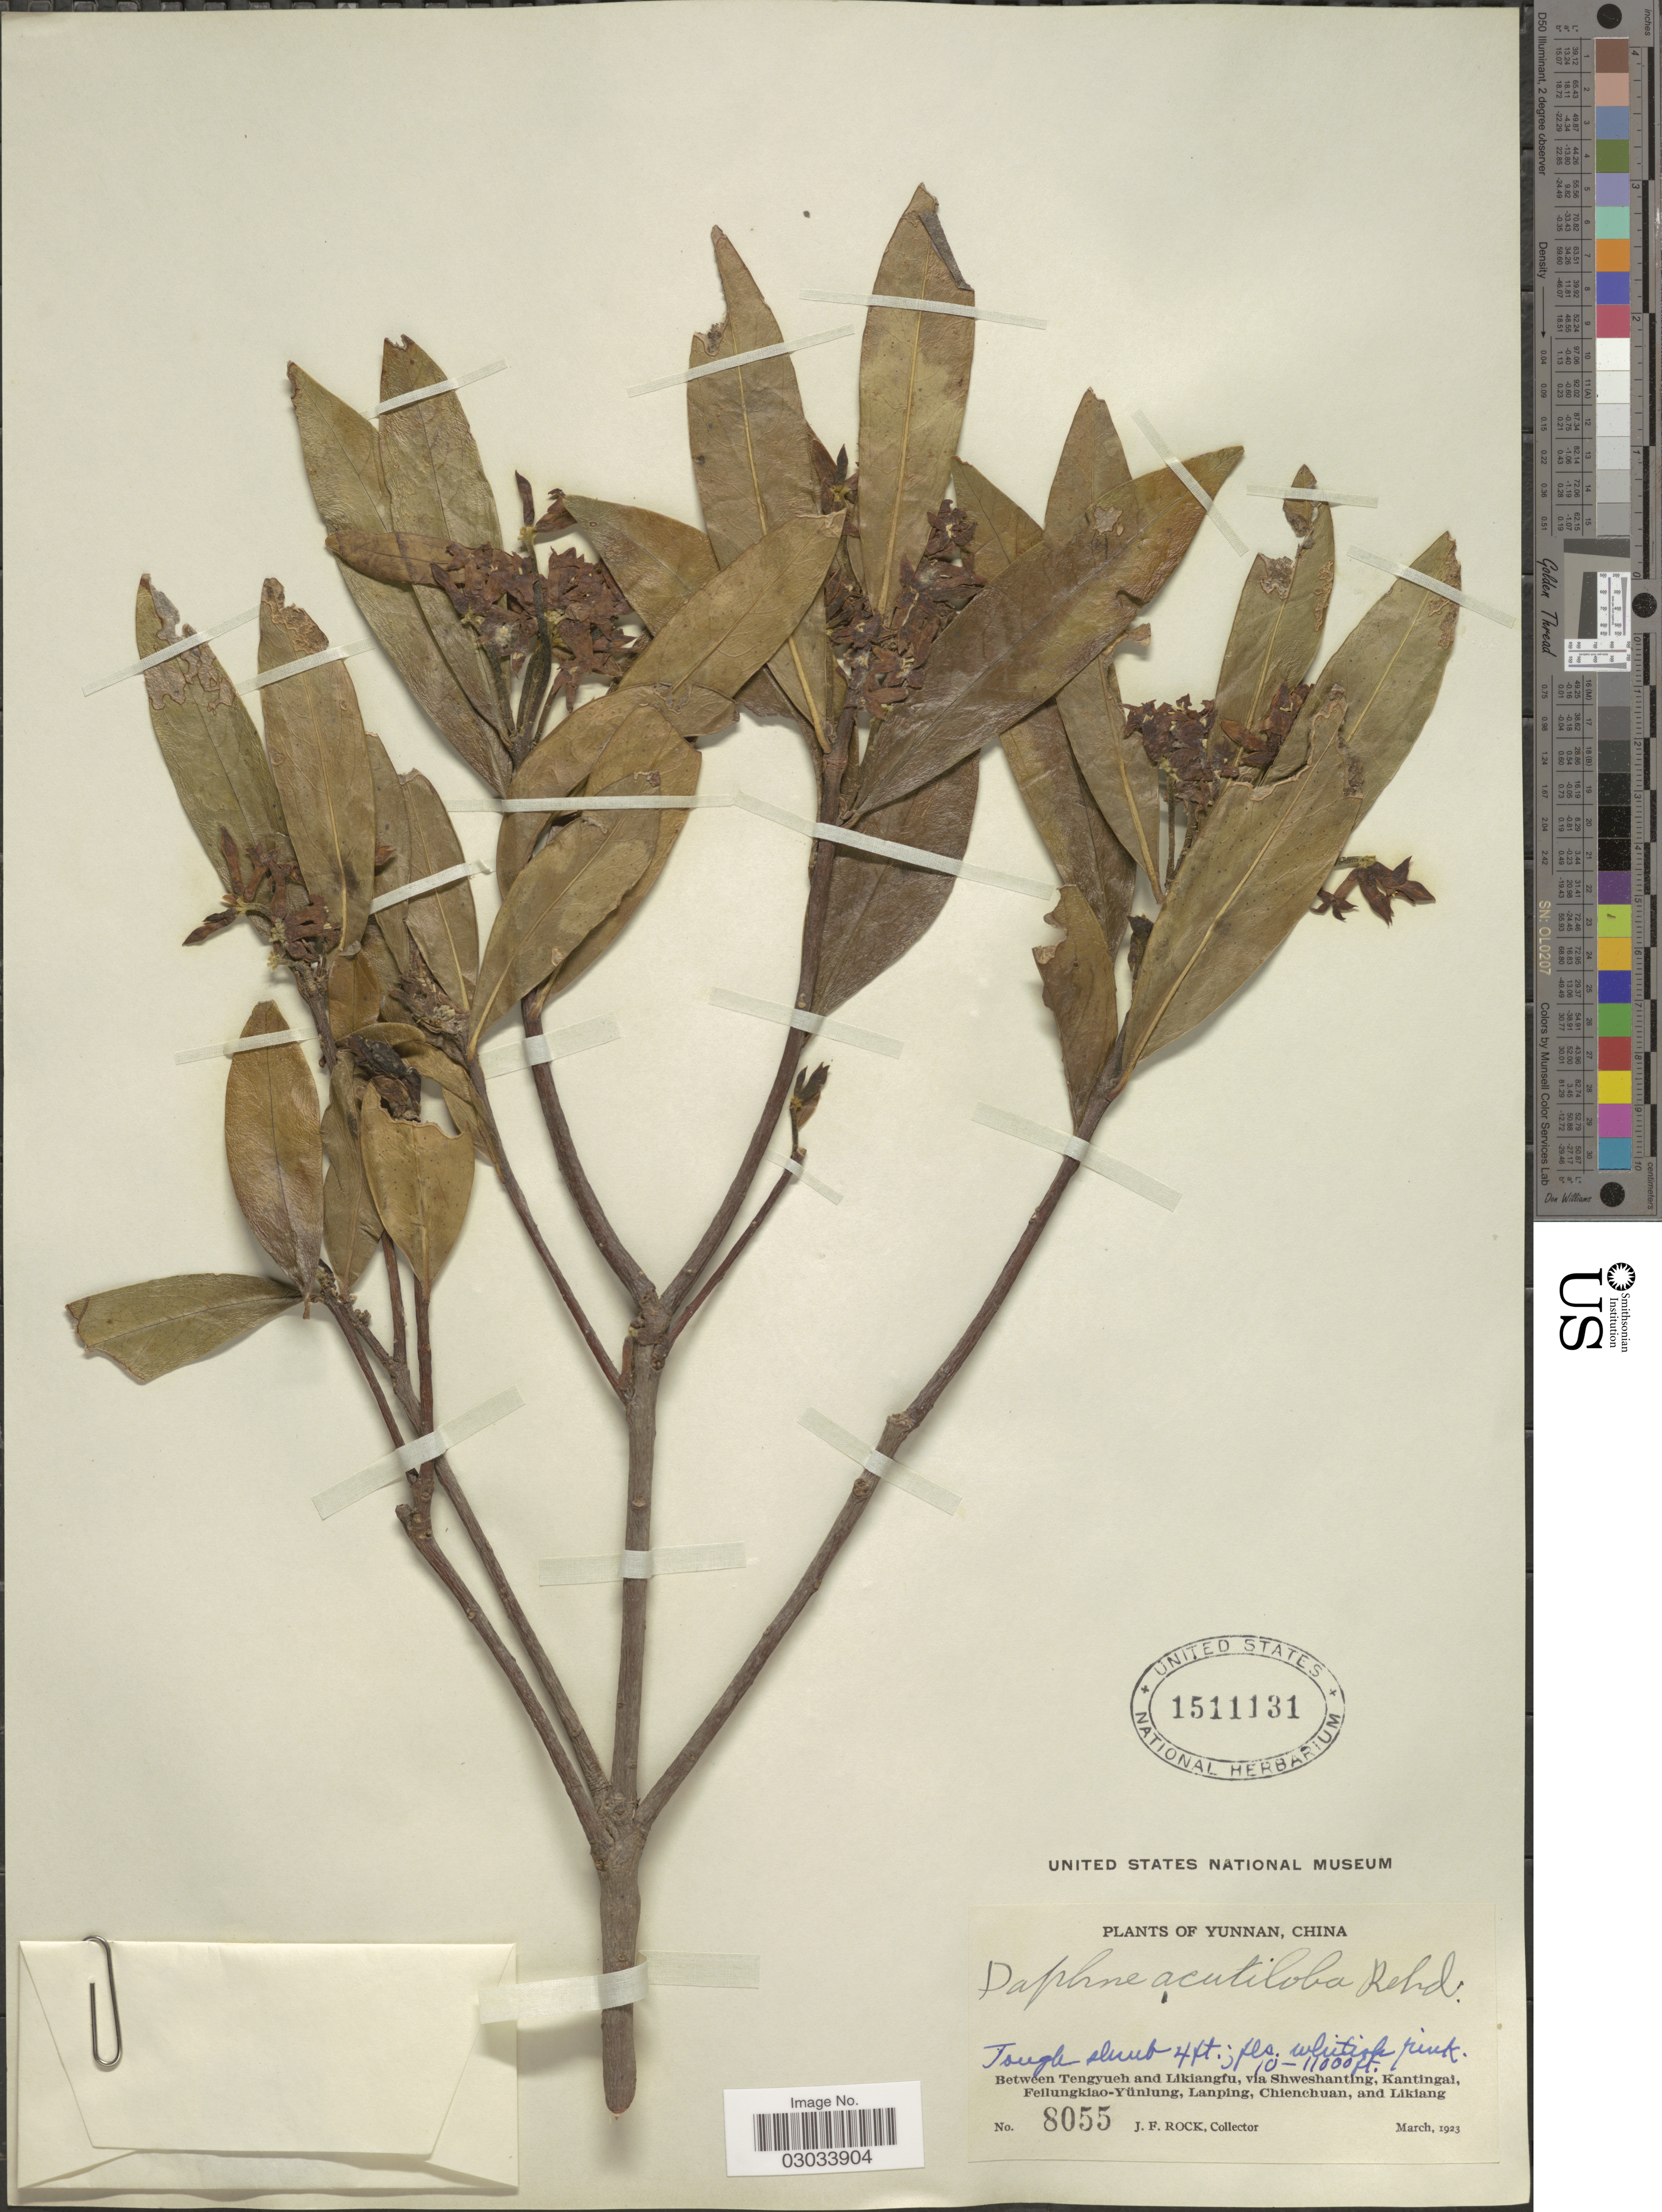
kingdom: Plantae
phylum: Tracheophyta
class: Magnoliopsida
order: Malvales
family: Thymelaeaceae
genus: Daphne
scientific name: Daphne acutiloba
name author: Rehder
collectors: J. Rock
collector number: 8055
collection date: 1923-03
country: China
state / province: Yunnan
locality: Between Tengyueh and Likiangfu, via Shweshanting, Kantingai, Feilungkiao-Yünlung, Lanping, Chienchuan, and Likiang.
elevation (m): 3048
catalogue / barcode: US 1511131